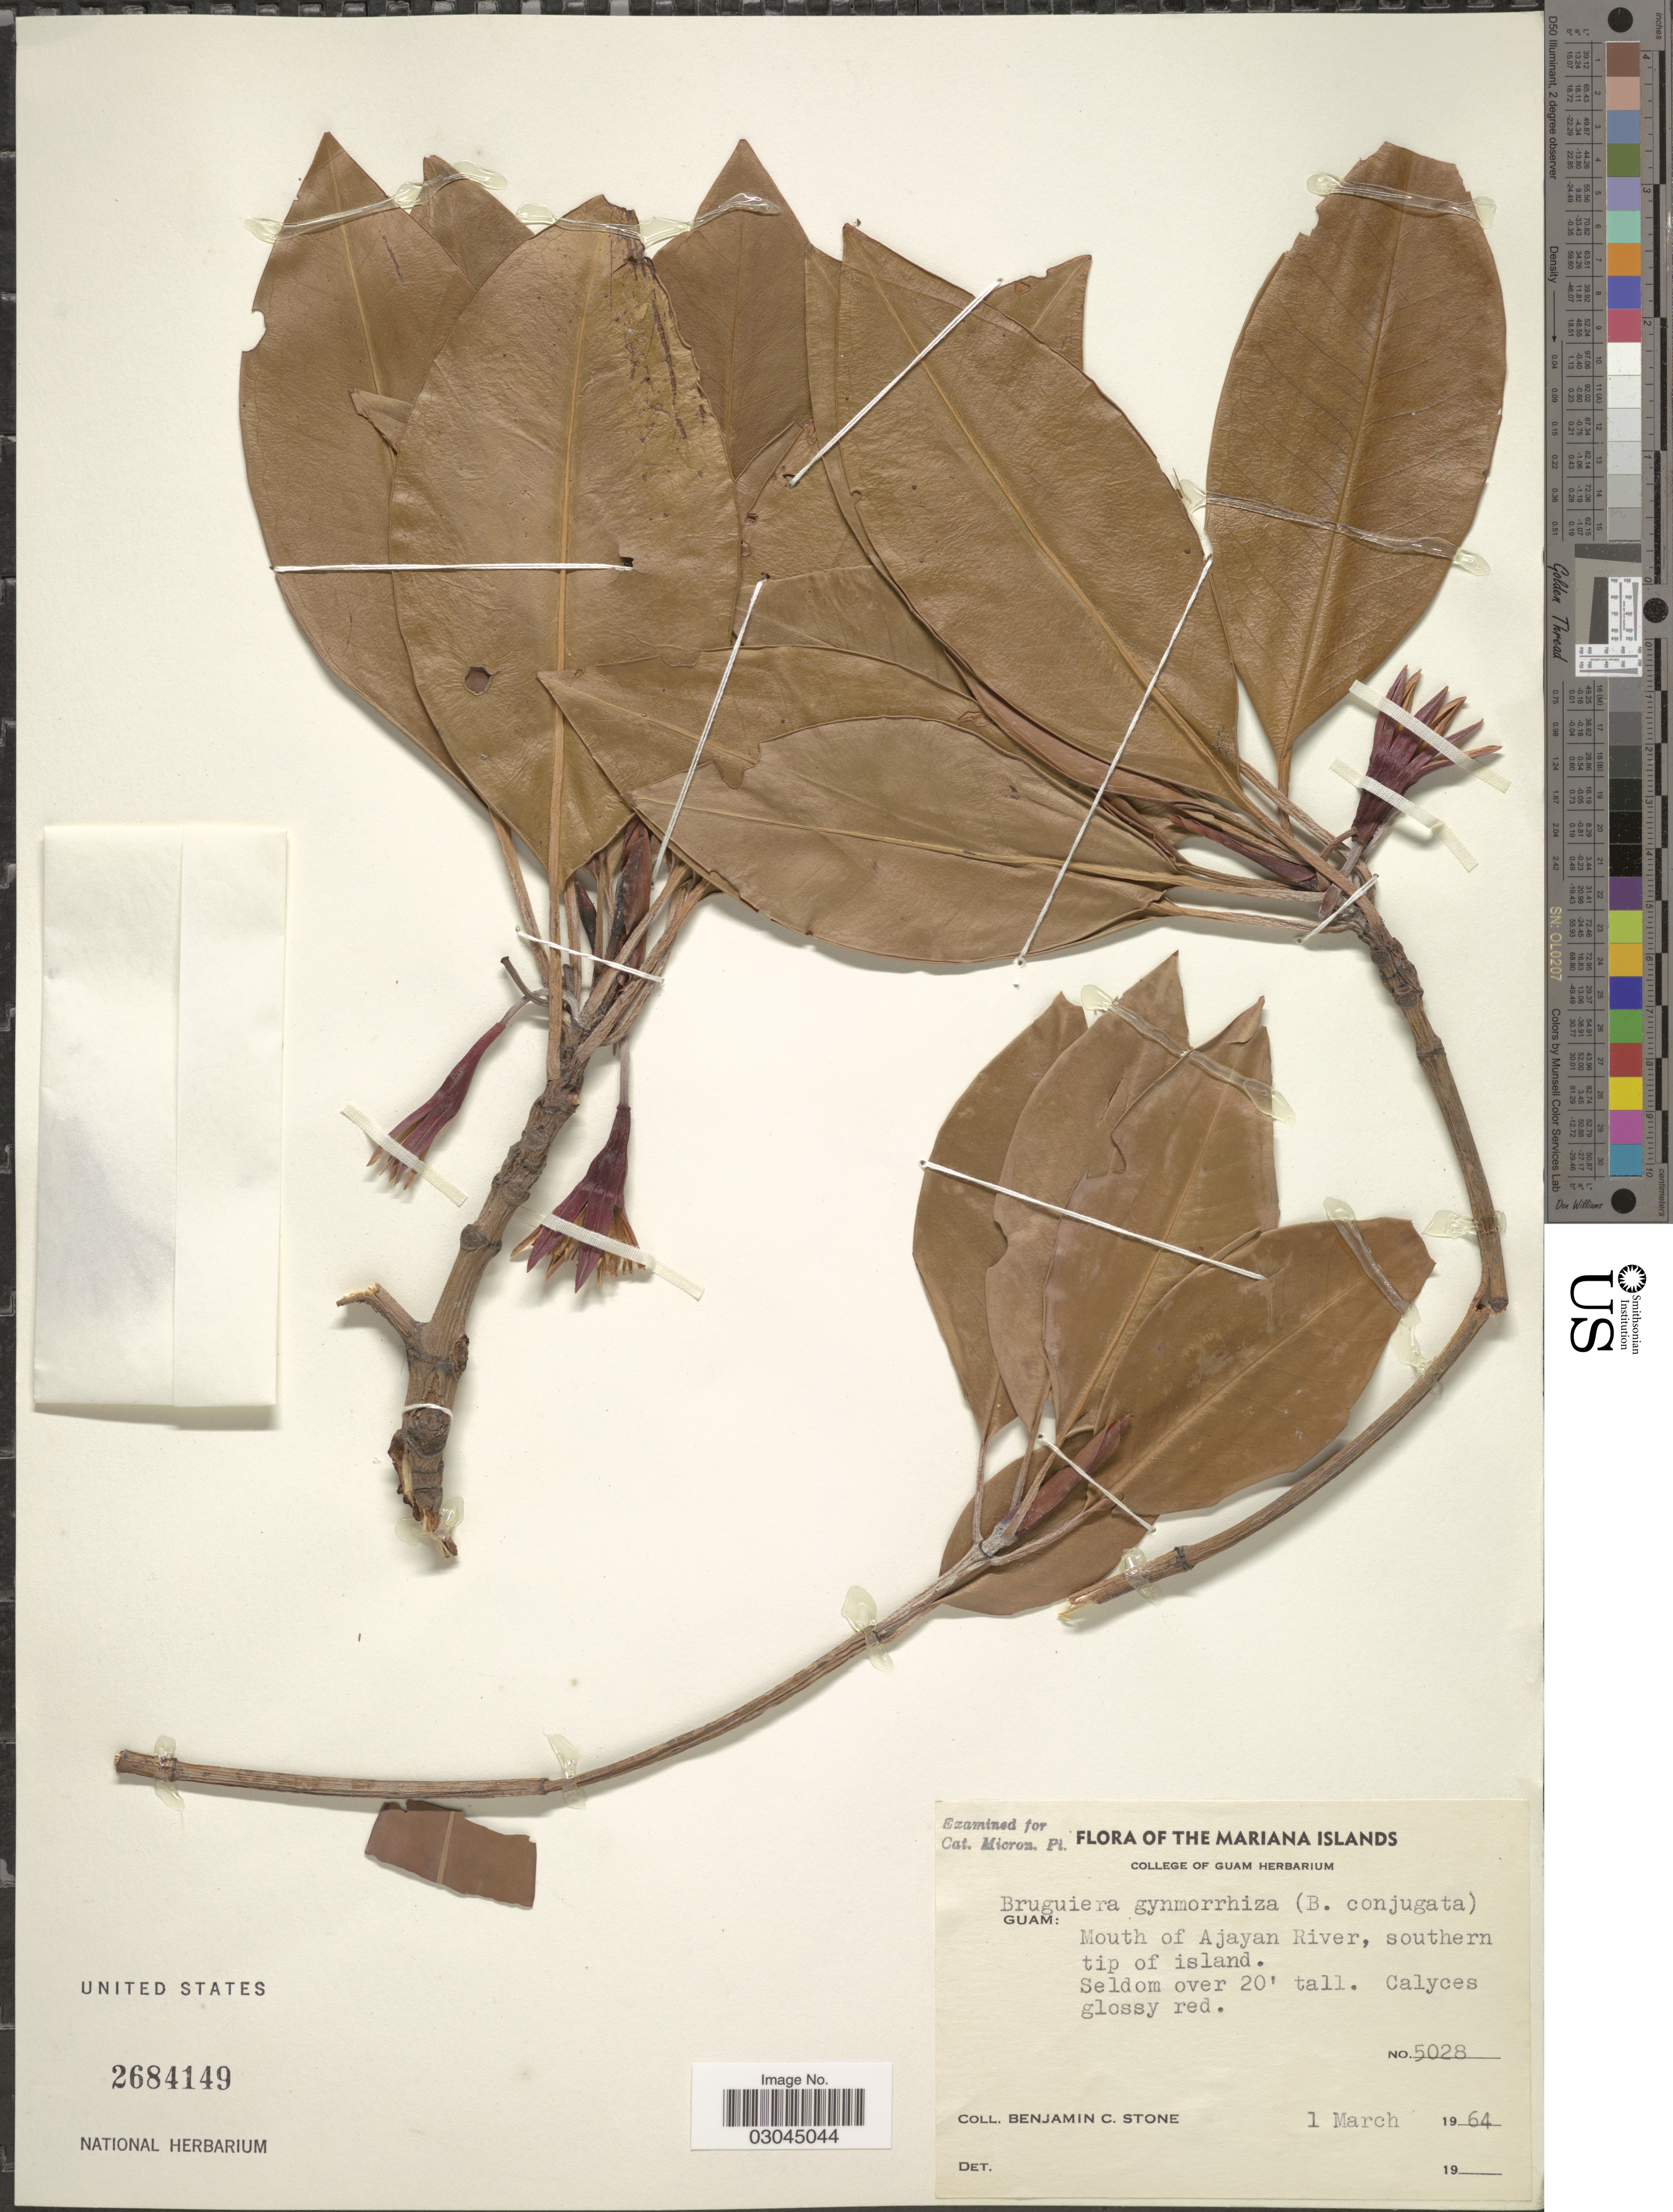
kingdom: Plantae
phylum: Tracheophyta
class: Magnoliopsida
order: Malpighiales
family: Rhizophoraceae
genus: Bruguiera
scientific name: Bruguiera gymnorhiza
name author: (L.) Savigny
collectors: B. C. Stone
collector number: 5028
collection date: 1964-03-01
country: Guam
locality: The Mariana Islands, Guam, Mouth of Ajayan River, southern tip of island.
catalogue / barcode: US 2684149